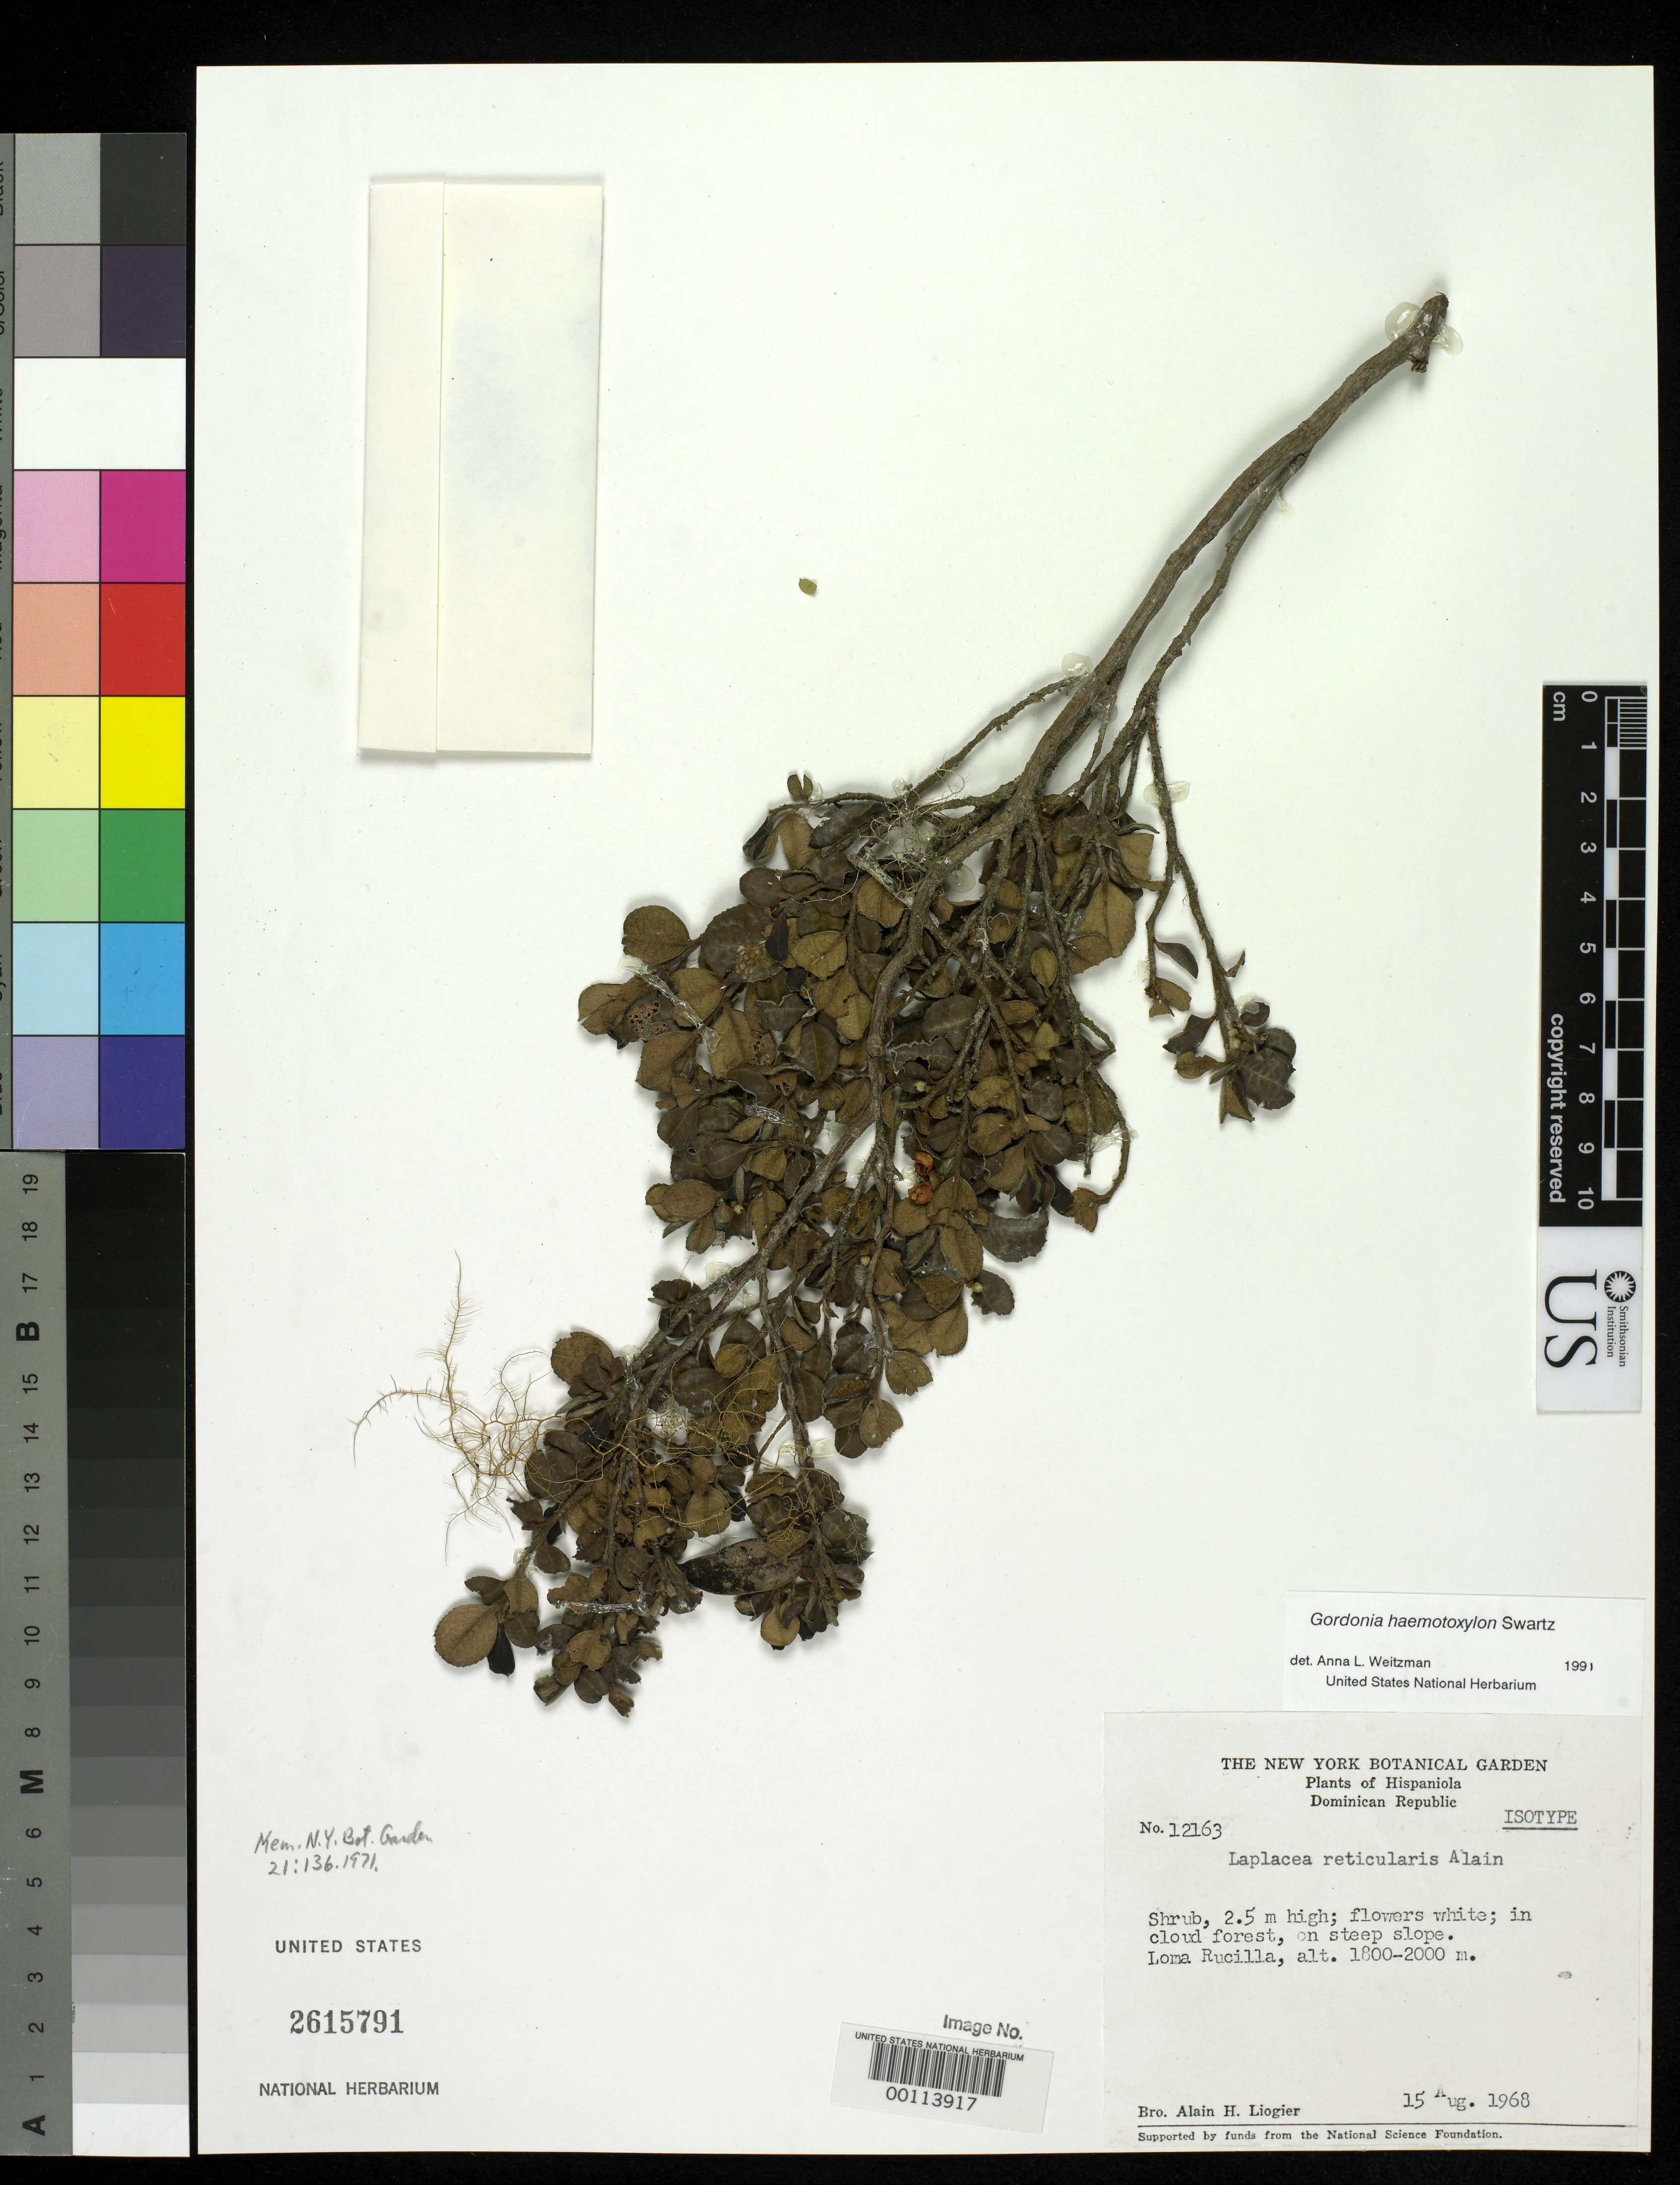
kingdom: Plantae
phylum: Tracheophyta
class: Magnoliopsida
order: Ericales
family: Theaceae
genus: Laplacea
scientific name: Laplacea reticularis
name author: Alain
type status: Isotype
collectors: A. H. Liogier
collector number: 12163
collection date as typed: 15 Aug 1968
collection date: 1968-08-15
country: Dominican Republic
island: Hispaniola Island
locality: Loma Rucilla.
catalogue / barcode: US 2615791